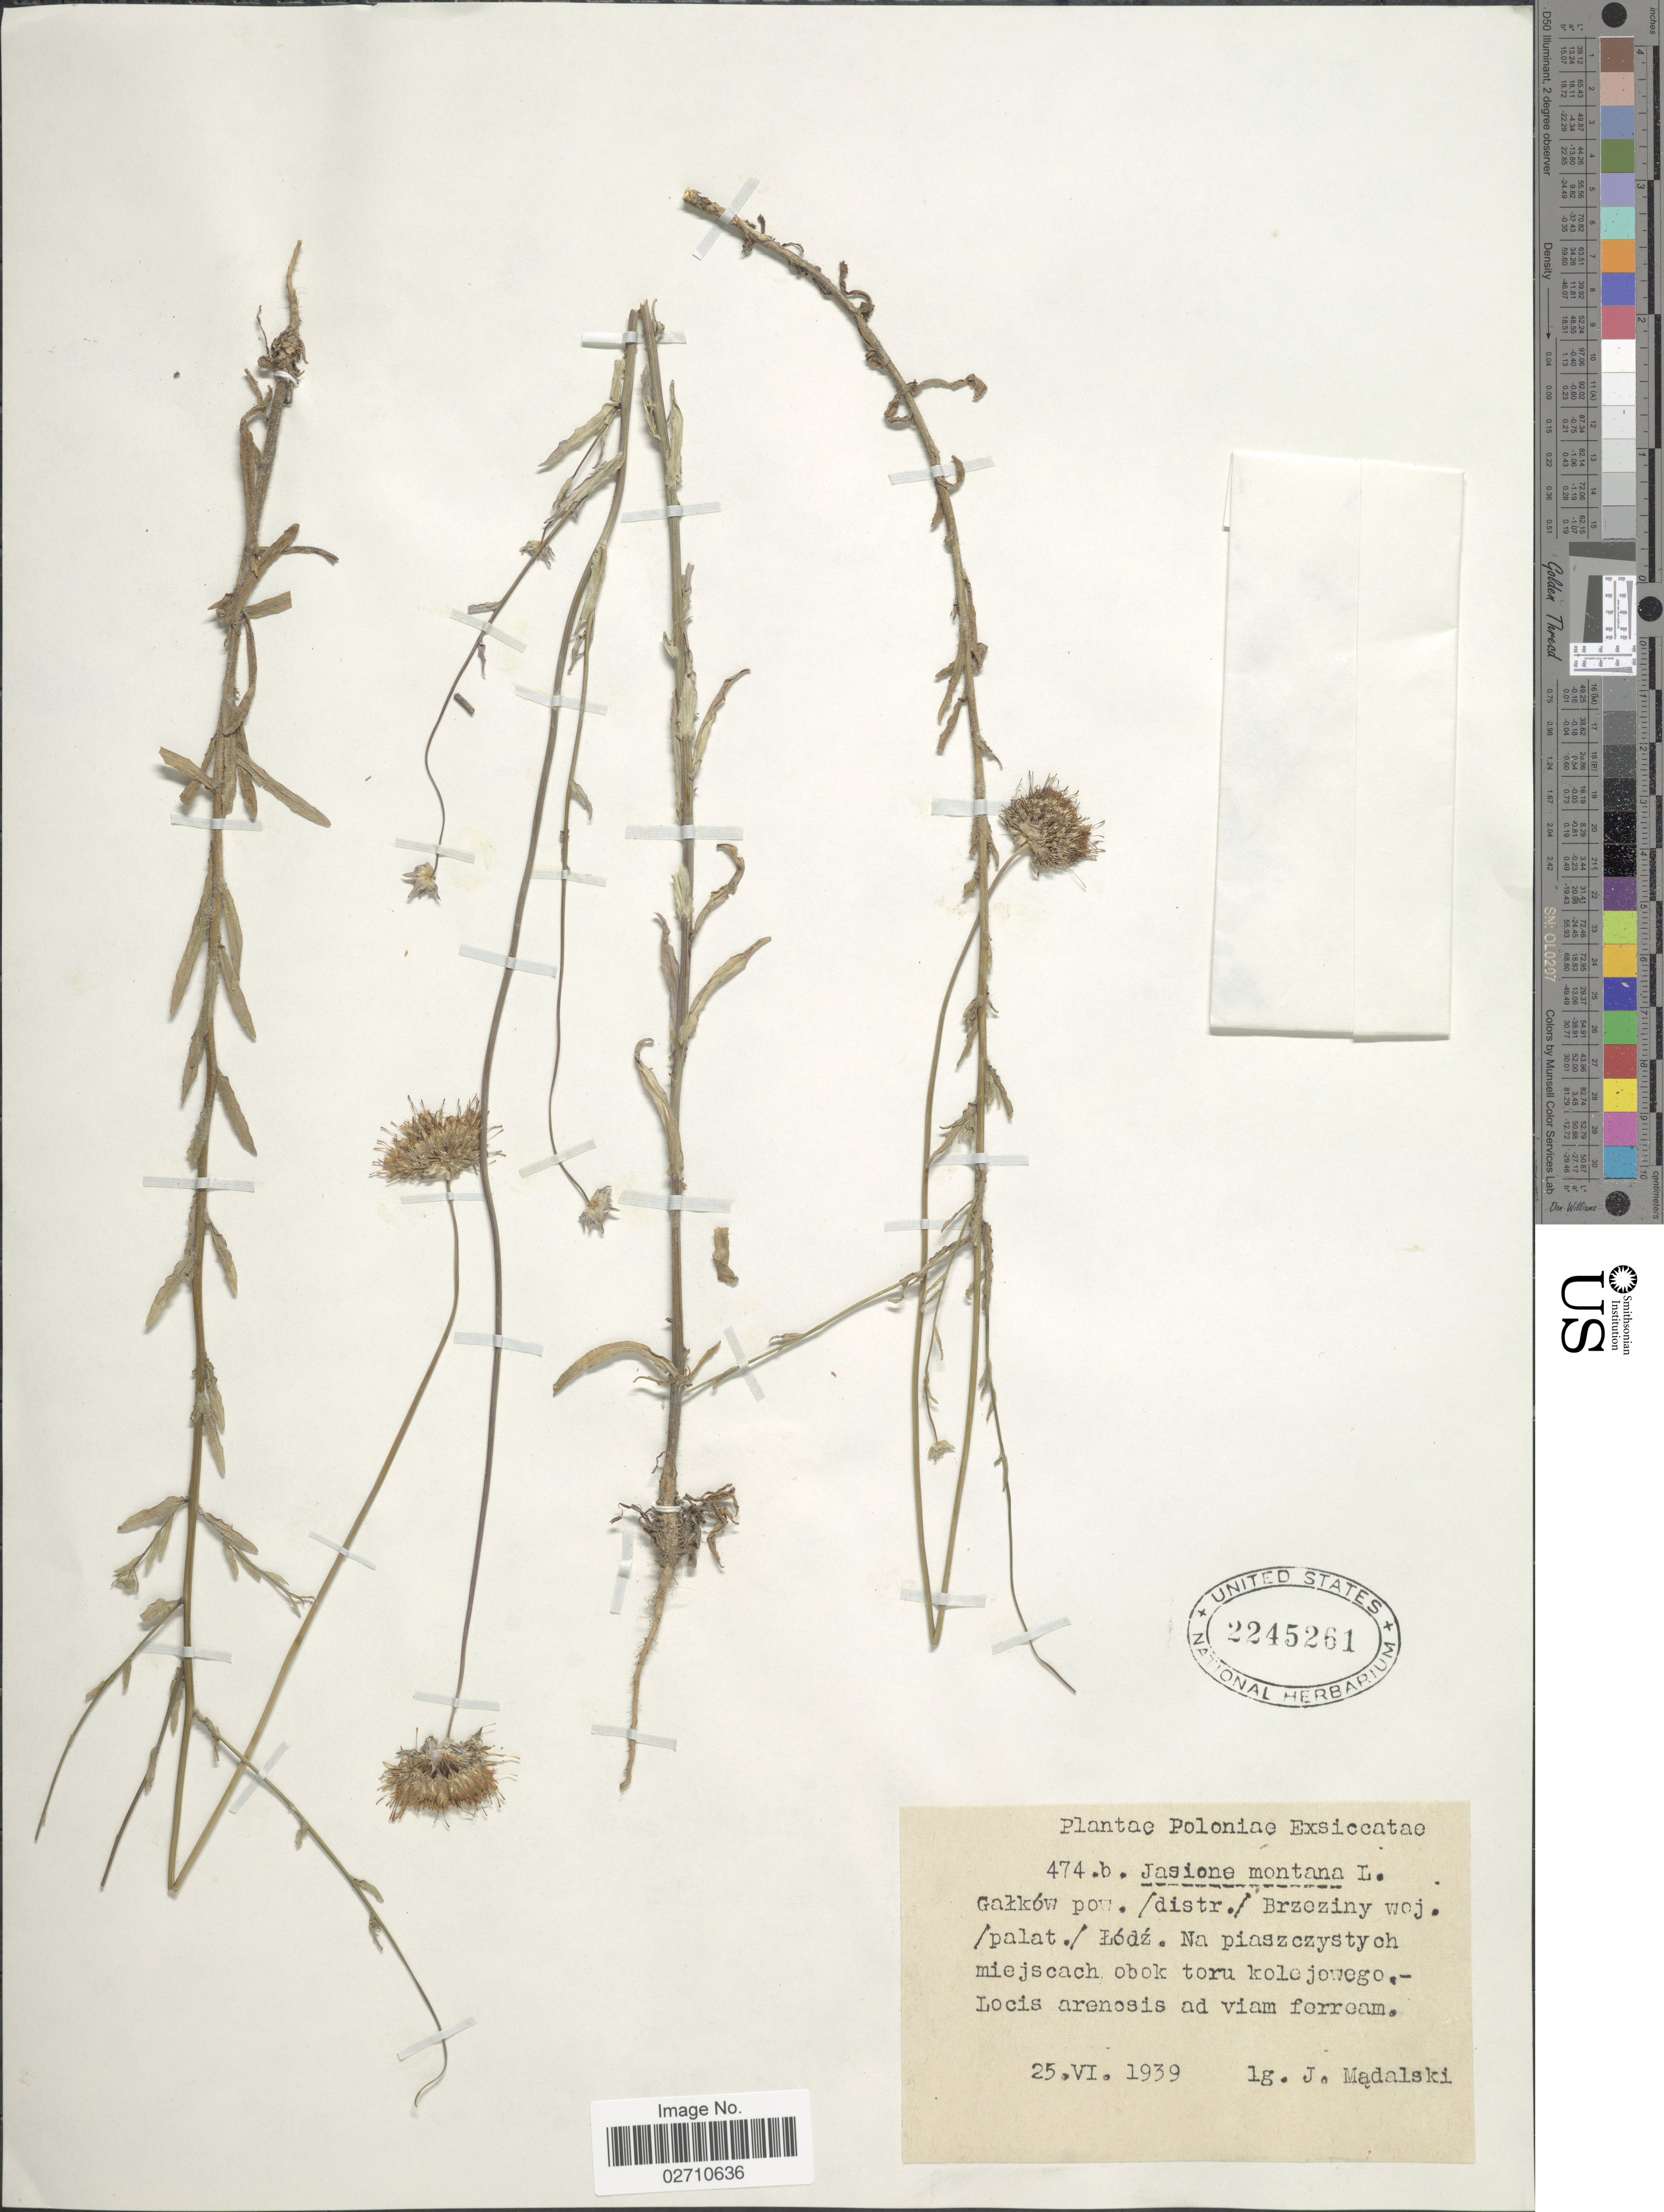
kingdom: Plantae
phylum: Tracheophyta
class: Magnoliopsida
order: Asterales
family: Campanulaceae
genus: Jasione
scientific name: Jasione montana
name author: L.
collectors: J. Madalski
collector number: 474b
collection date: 1939-06-25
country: Poland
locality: Poloniae, Galkow pow./ distr./ Brzeziny woj/palat/lodz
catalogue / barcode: US 2245261